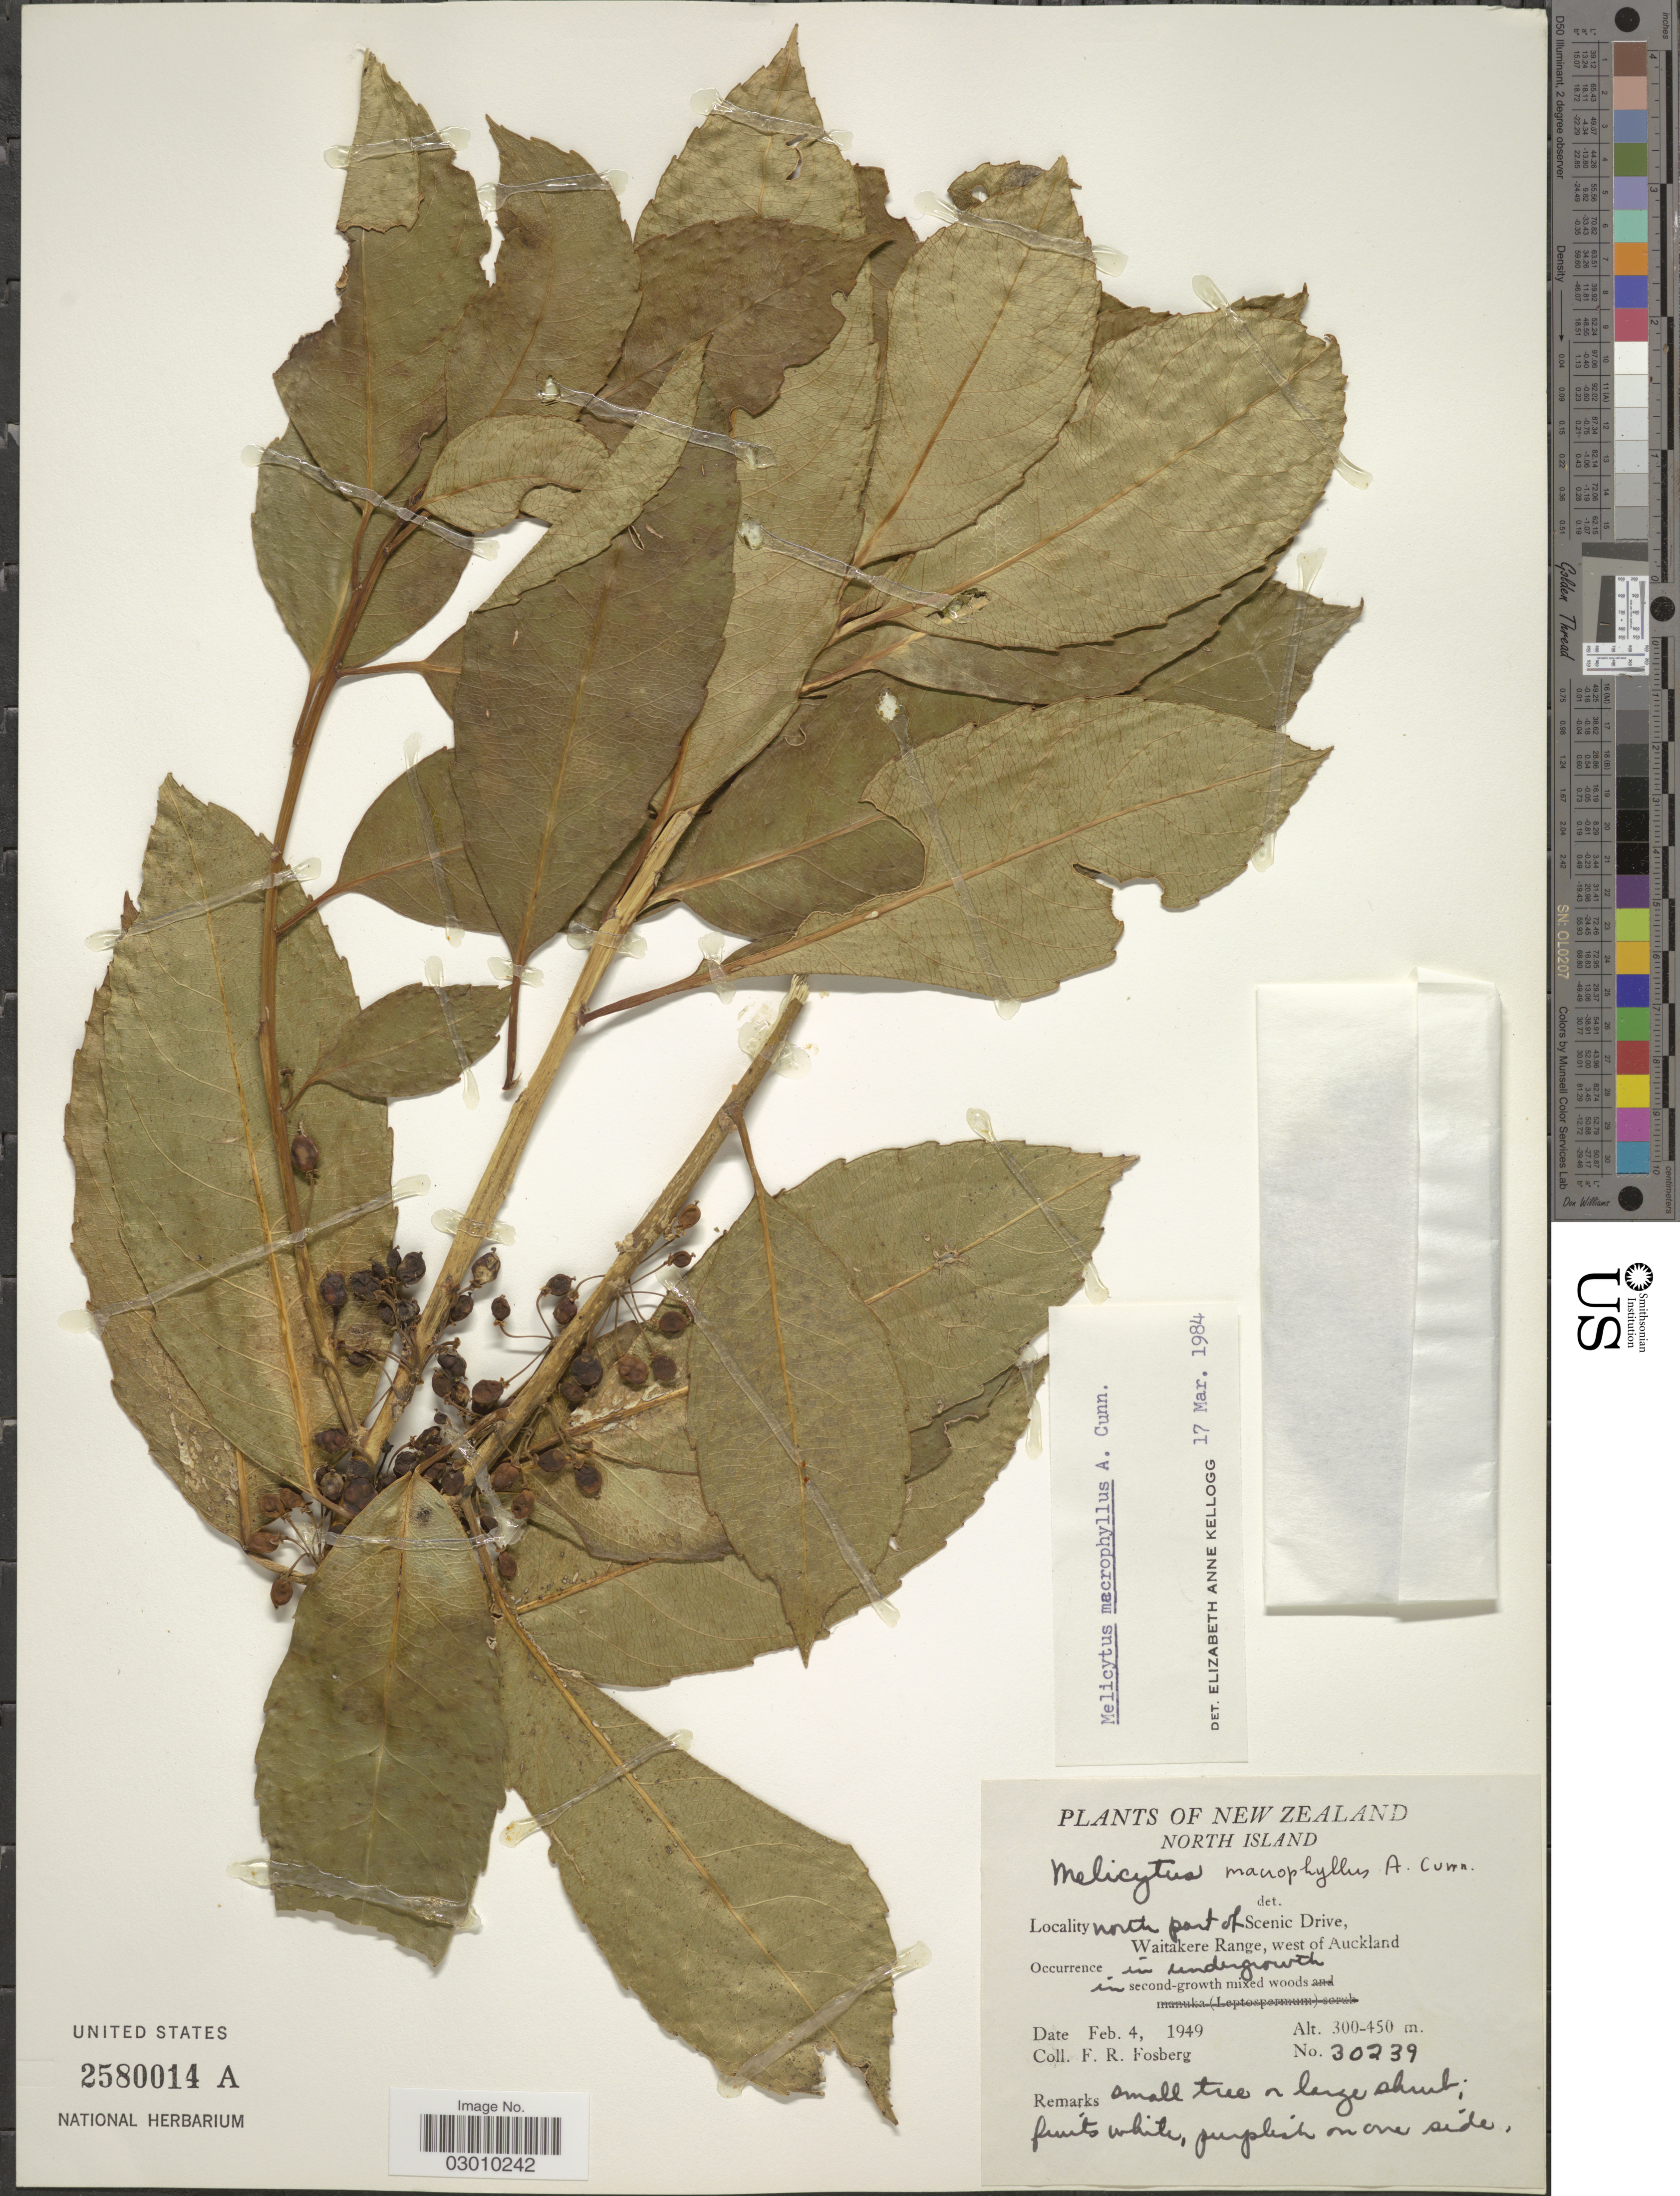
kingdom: Plantae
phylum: Tracheophyta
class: Magnoliopsida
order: Malpighiales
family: Violaceae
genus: Melicytus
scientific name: Melicytus macrophyllus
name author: A. Cunn.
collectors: F. R. Fosberg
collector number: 30239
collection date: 1949-02-04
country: New Zealand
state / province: Auckland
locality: North Island. North part of Scenic Drive, Waitakere Range, west of Auckland.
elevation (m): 300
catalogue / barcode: US 2580014A